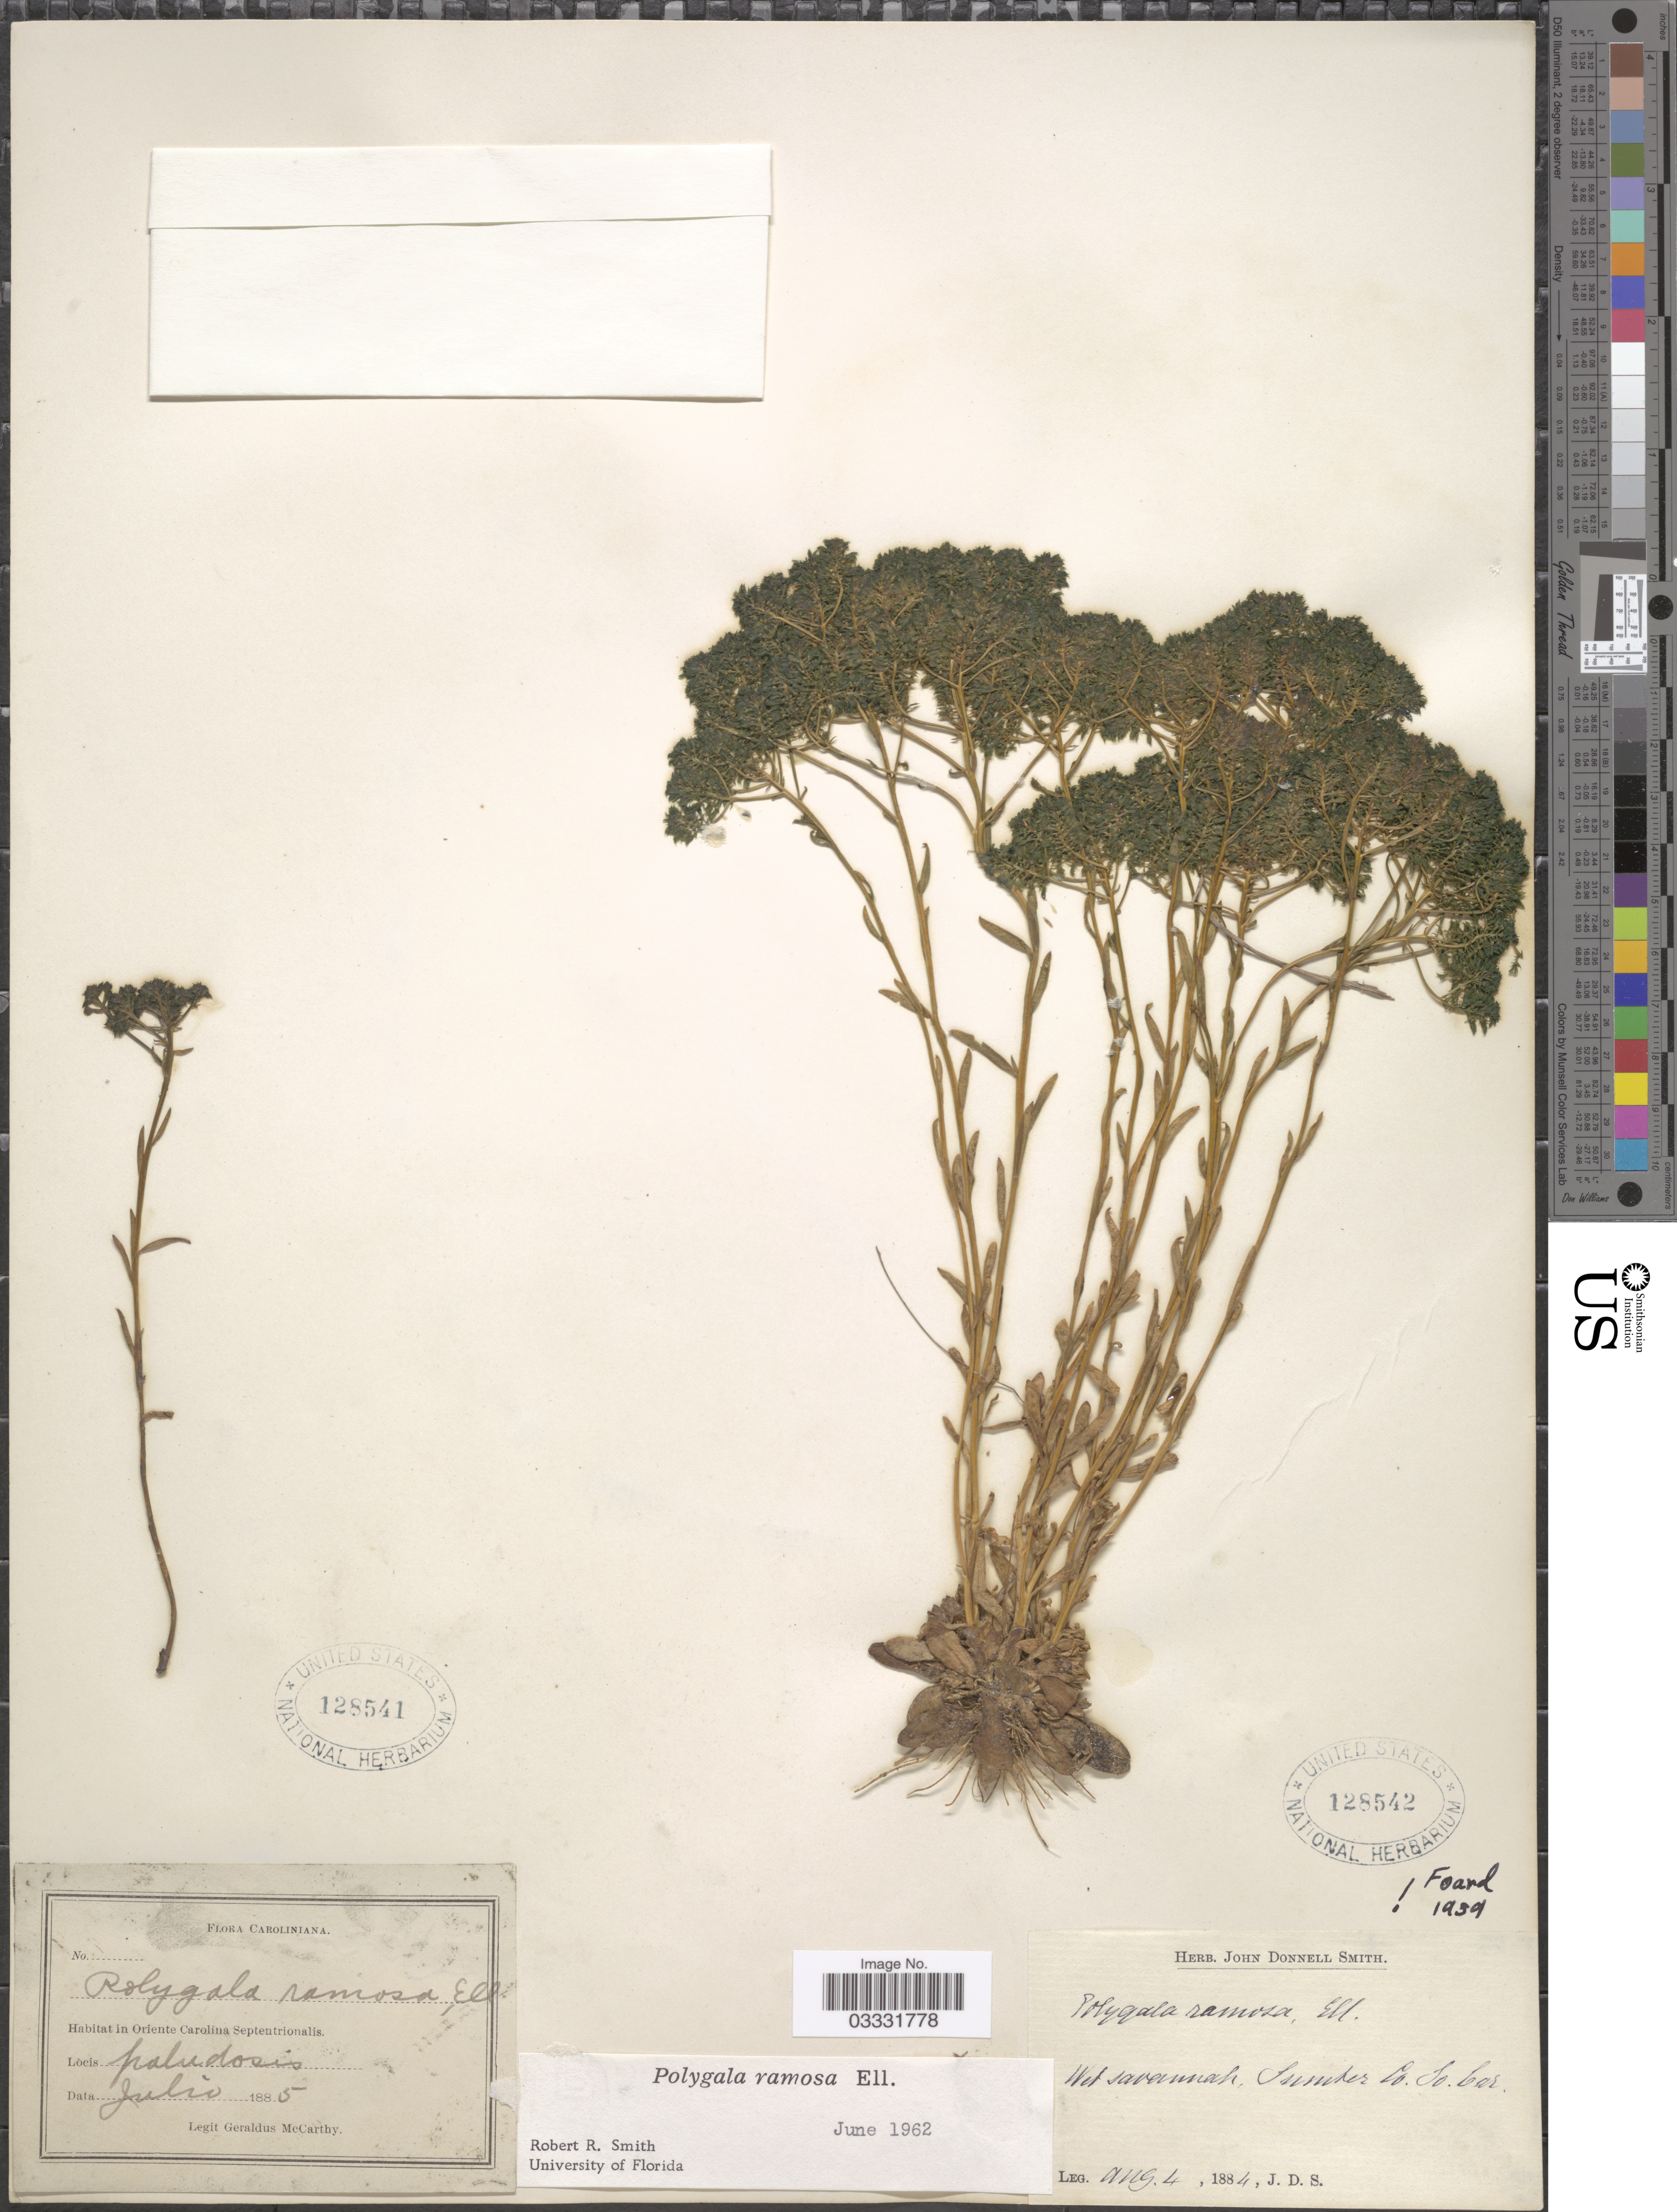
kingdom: Plantae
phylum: Tracheophyta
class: Magnoliopsida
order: Fabales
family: Polygalaceae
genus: Polygala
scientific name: Polygala ramosa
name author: Elliott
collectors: J. Donnell Smith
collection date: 1884-08-04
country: United States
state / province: South Carolina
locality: Sumter Co.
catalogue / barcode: US 128542-2